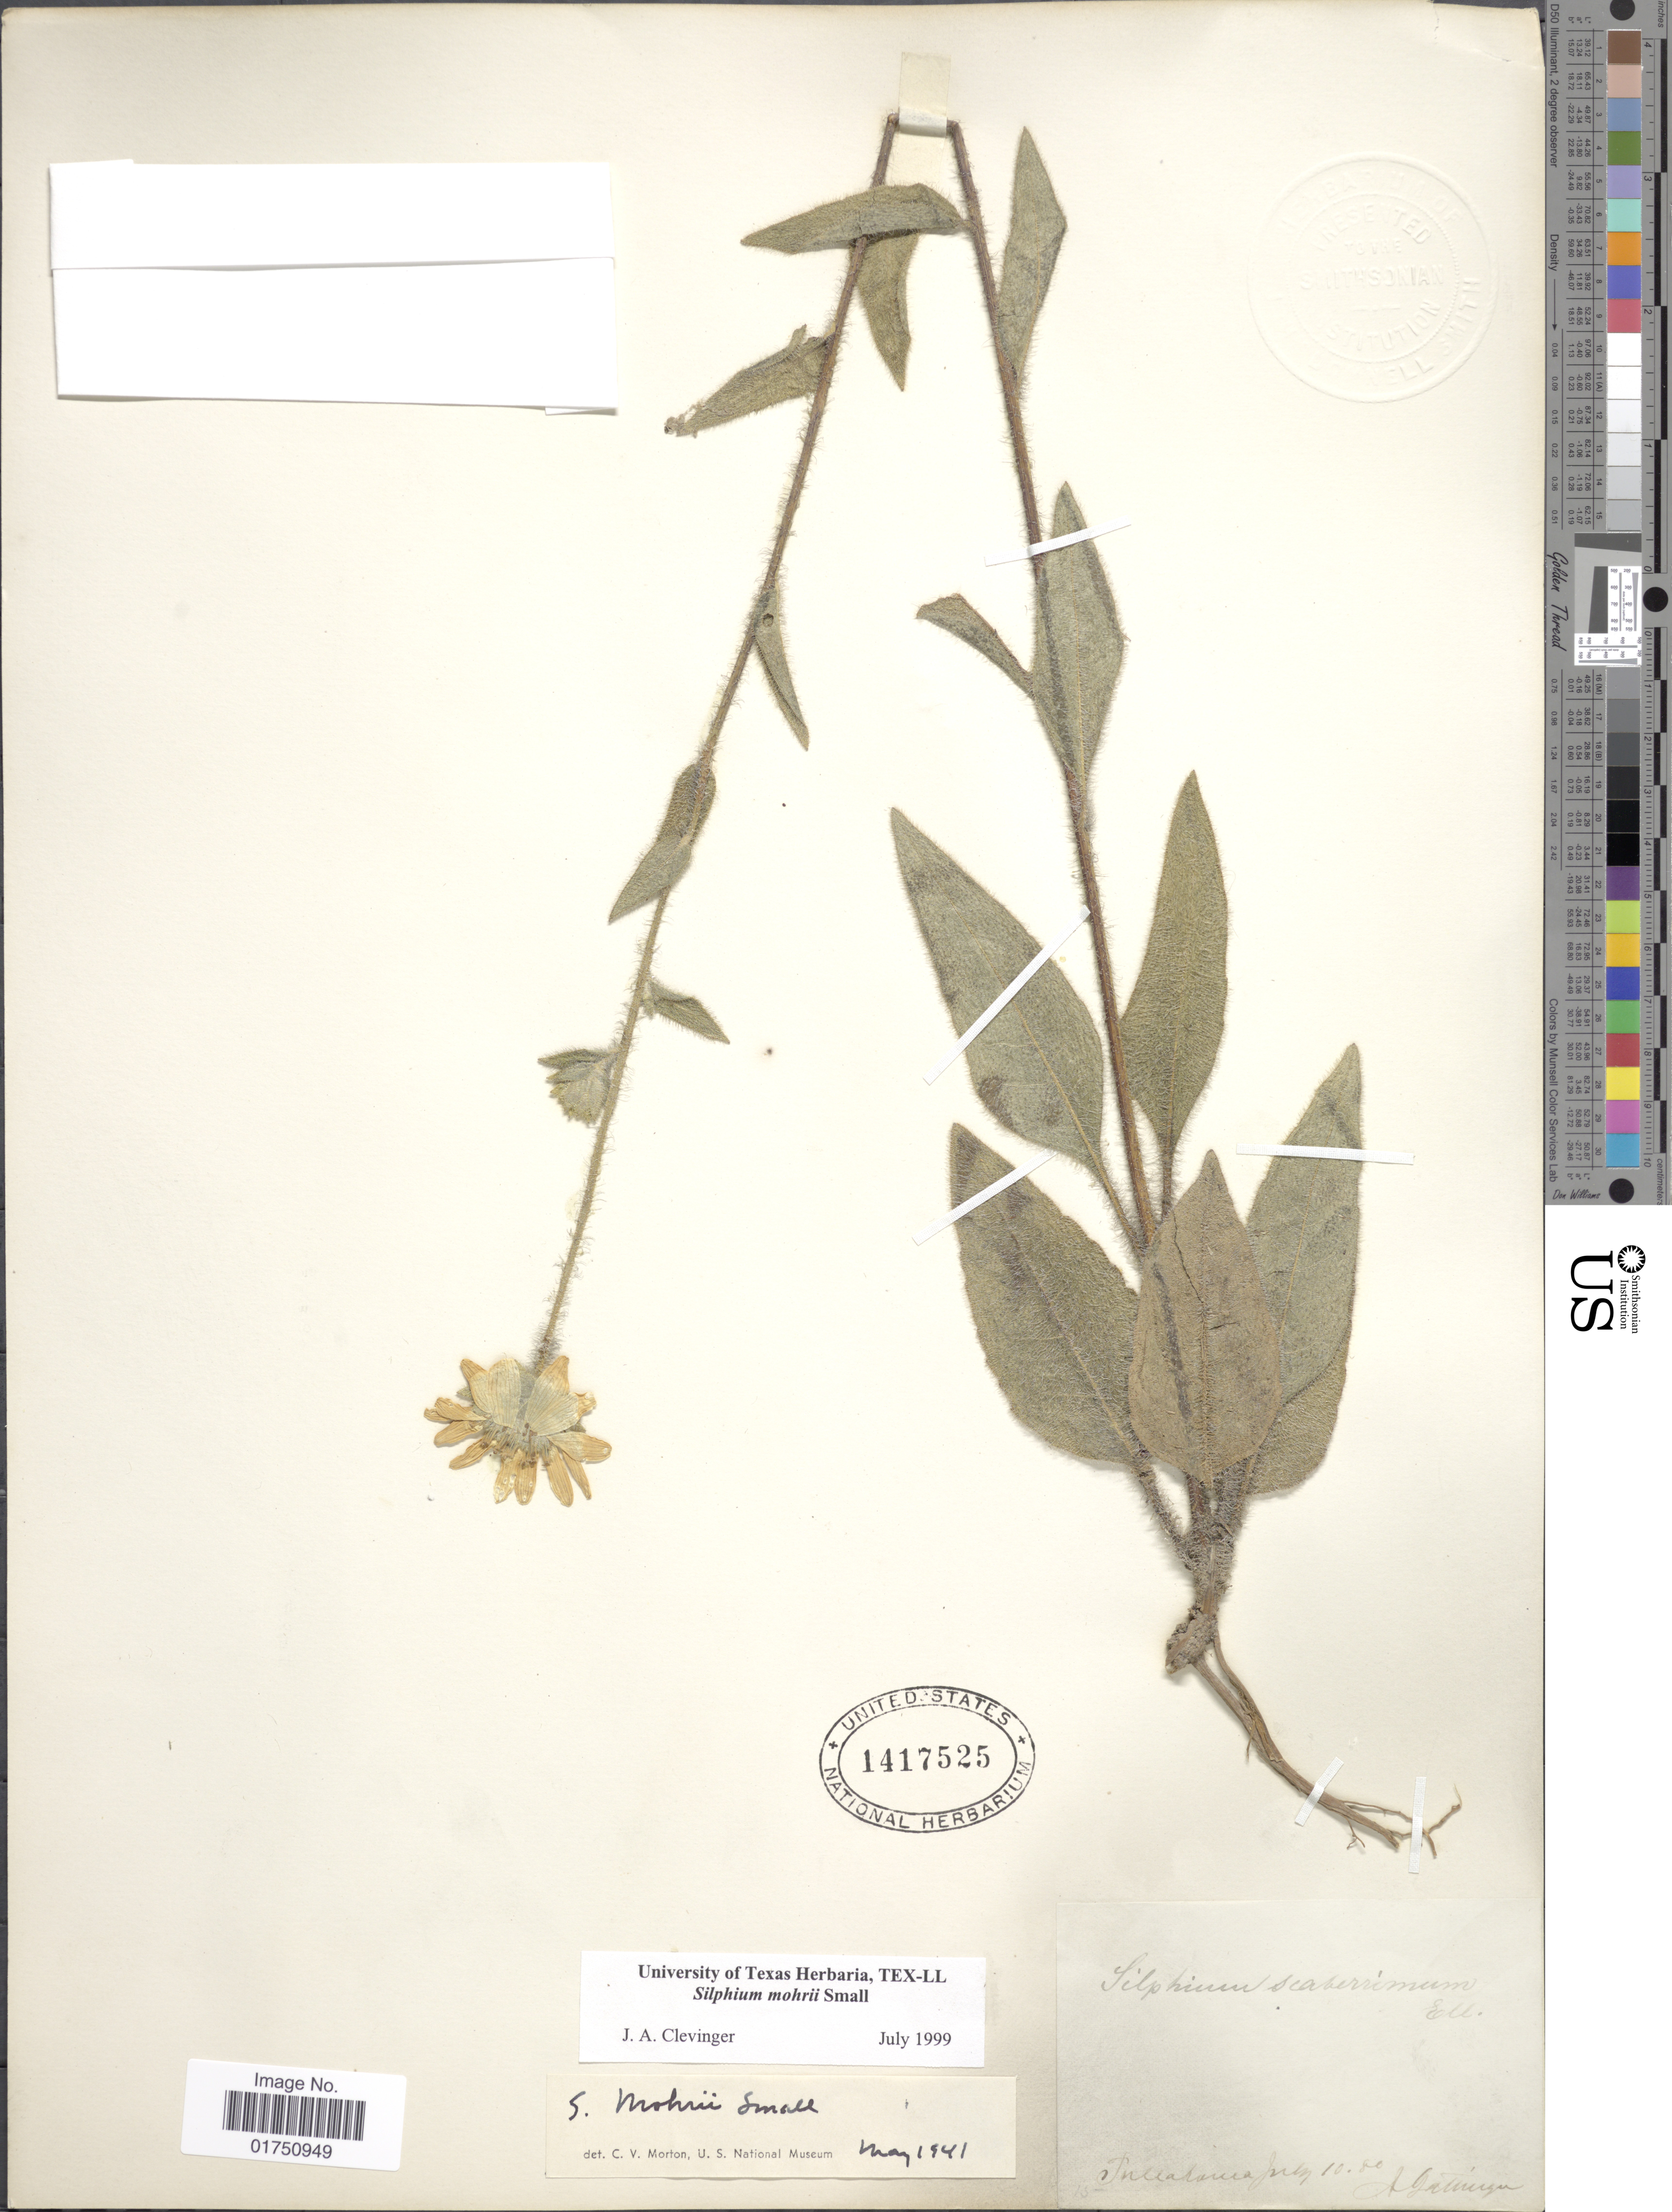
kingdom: Plantae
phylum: Tracheophyta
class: Magnoliopsida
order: Asterales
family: Asteraceae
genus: Silphium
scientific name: Silphium mohrii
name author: Small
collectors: A. Gattinger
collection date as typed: Transcribed d/m/y: 10/7/80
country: United States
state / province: Tennessee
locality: Tullahoma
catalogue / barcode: US 1417525